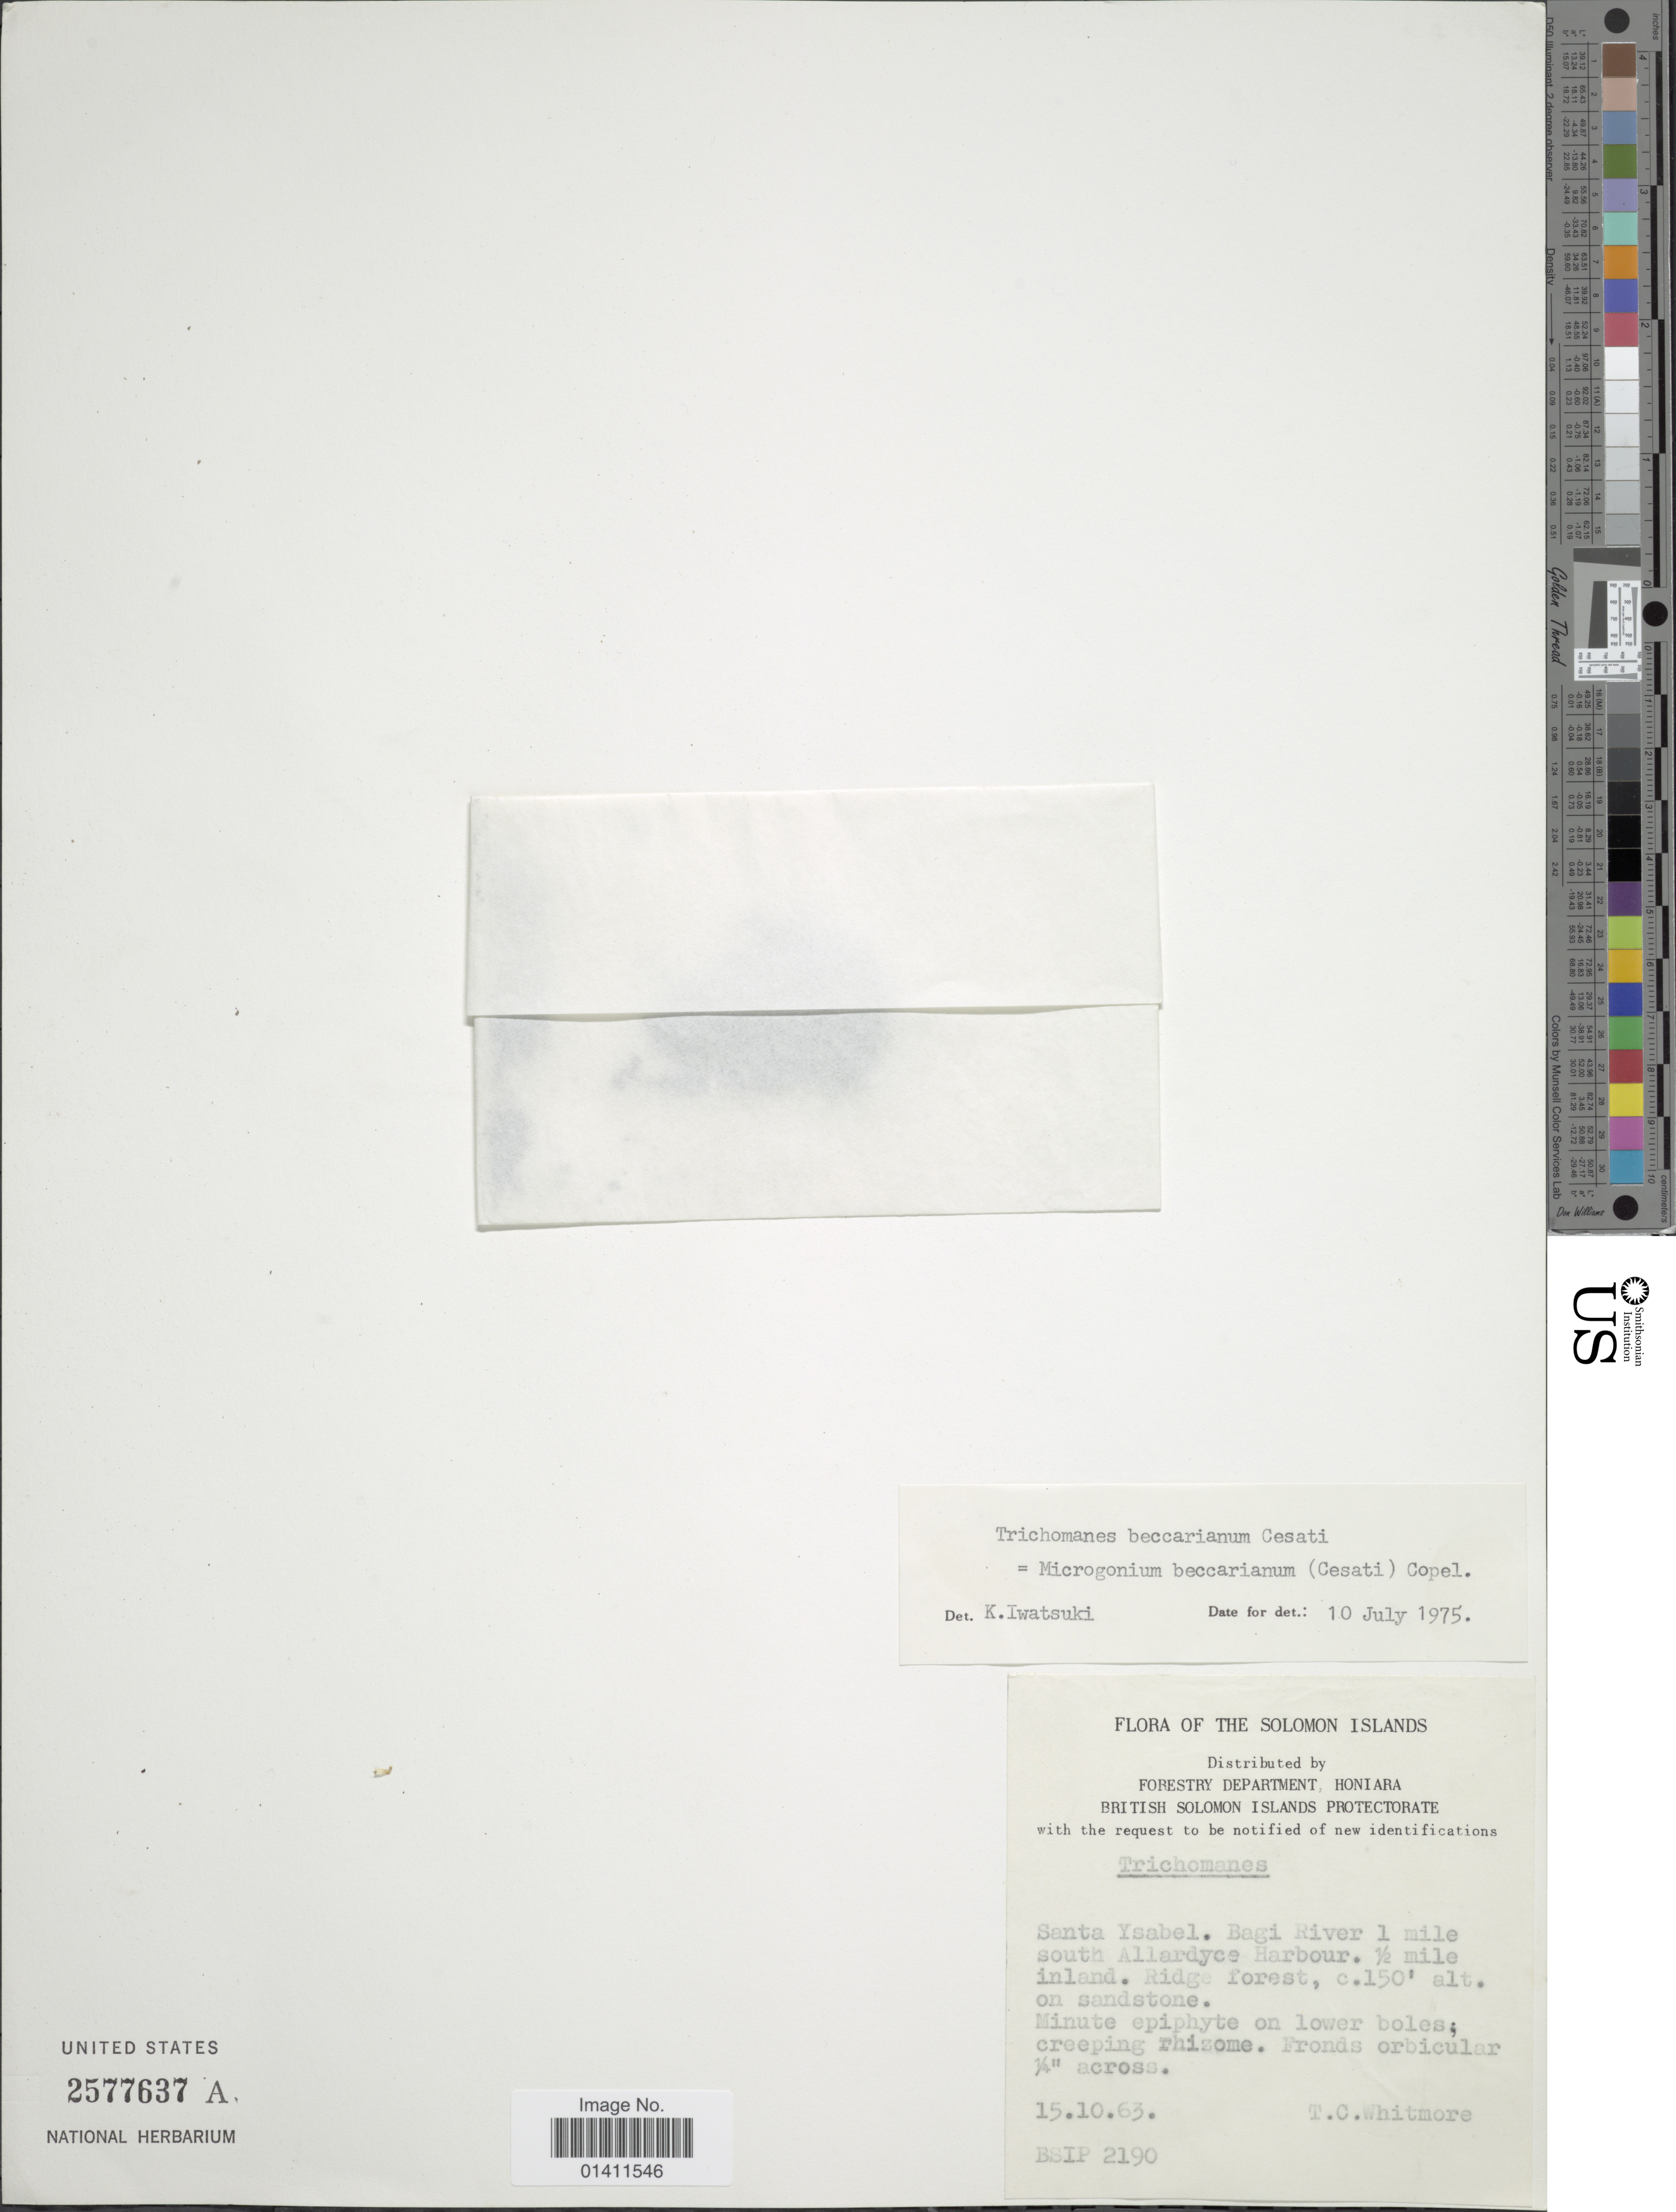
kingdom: Plantae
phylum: Tracheophyta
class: Polypodiopsida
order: Hymenophyllales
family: Hymenophyllaceae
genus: Didymoglossum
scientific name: Didymoglossum beccarianum (Ces.) comb. ined., 2015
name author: (Ces.)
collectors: T. C. Whitmore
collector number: BSIP 2190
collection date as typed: Transcribed d/m/y: 15/10/63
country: Solomon Islands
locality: Santa Ysabel. Bagi River 1 mile south Allardyee Harbour, ½ mile inland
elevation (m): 46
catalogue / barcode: US 2577537A